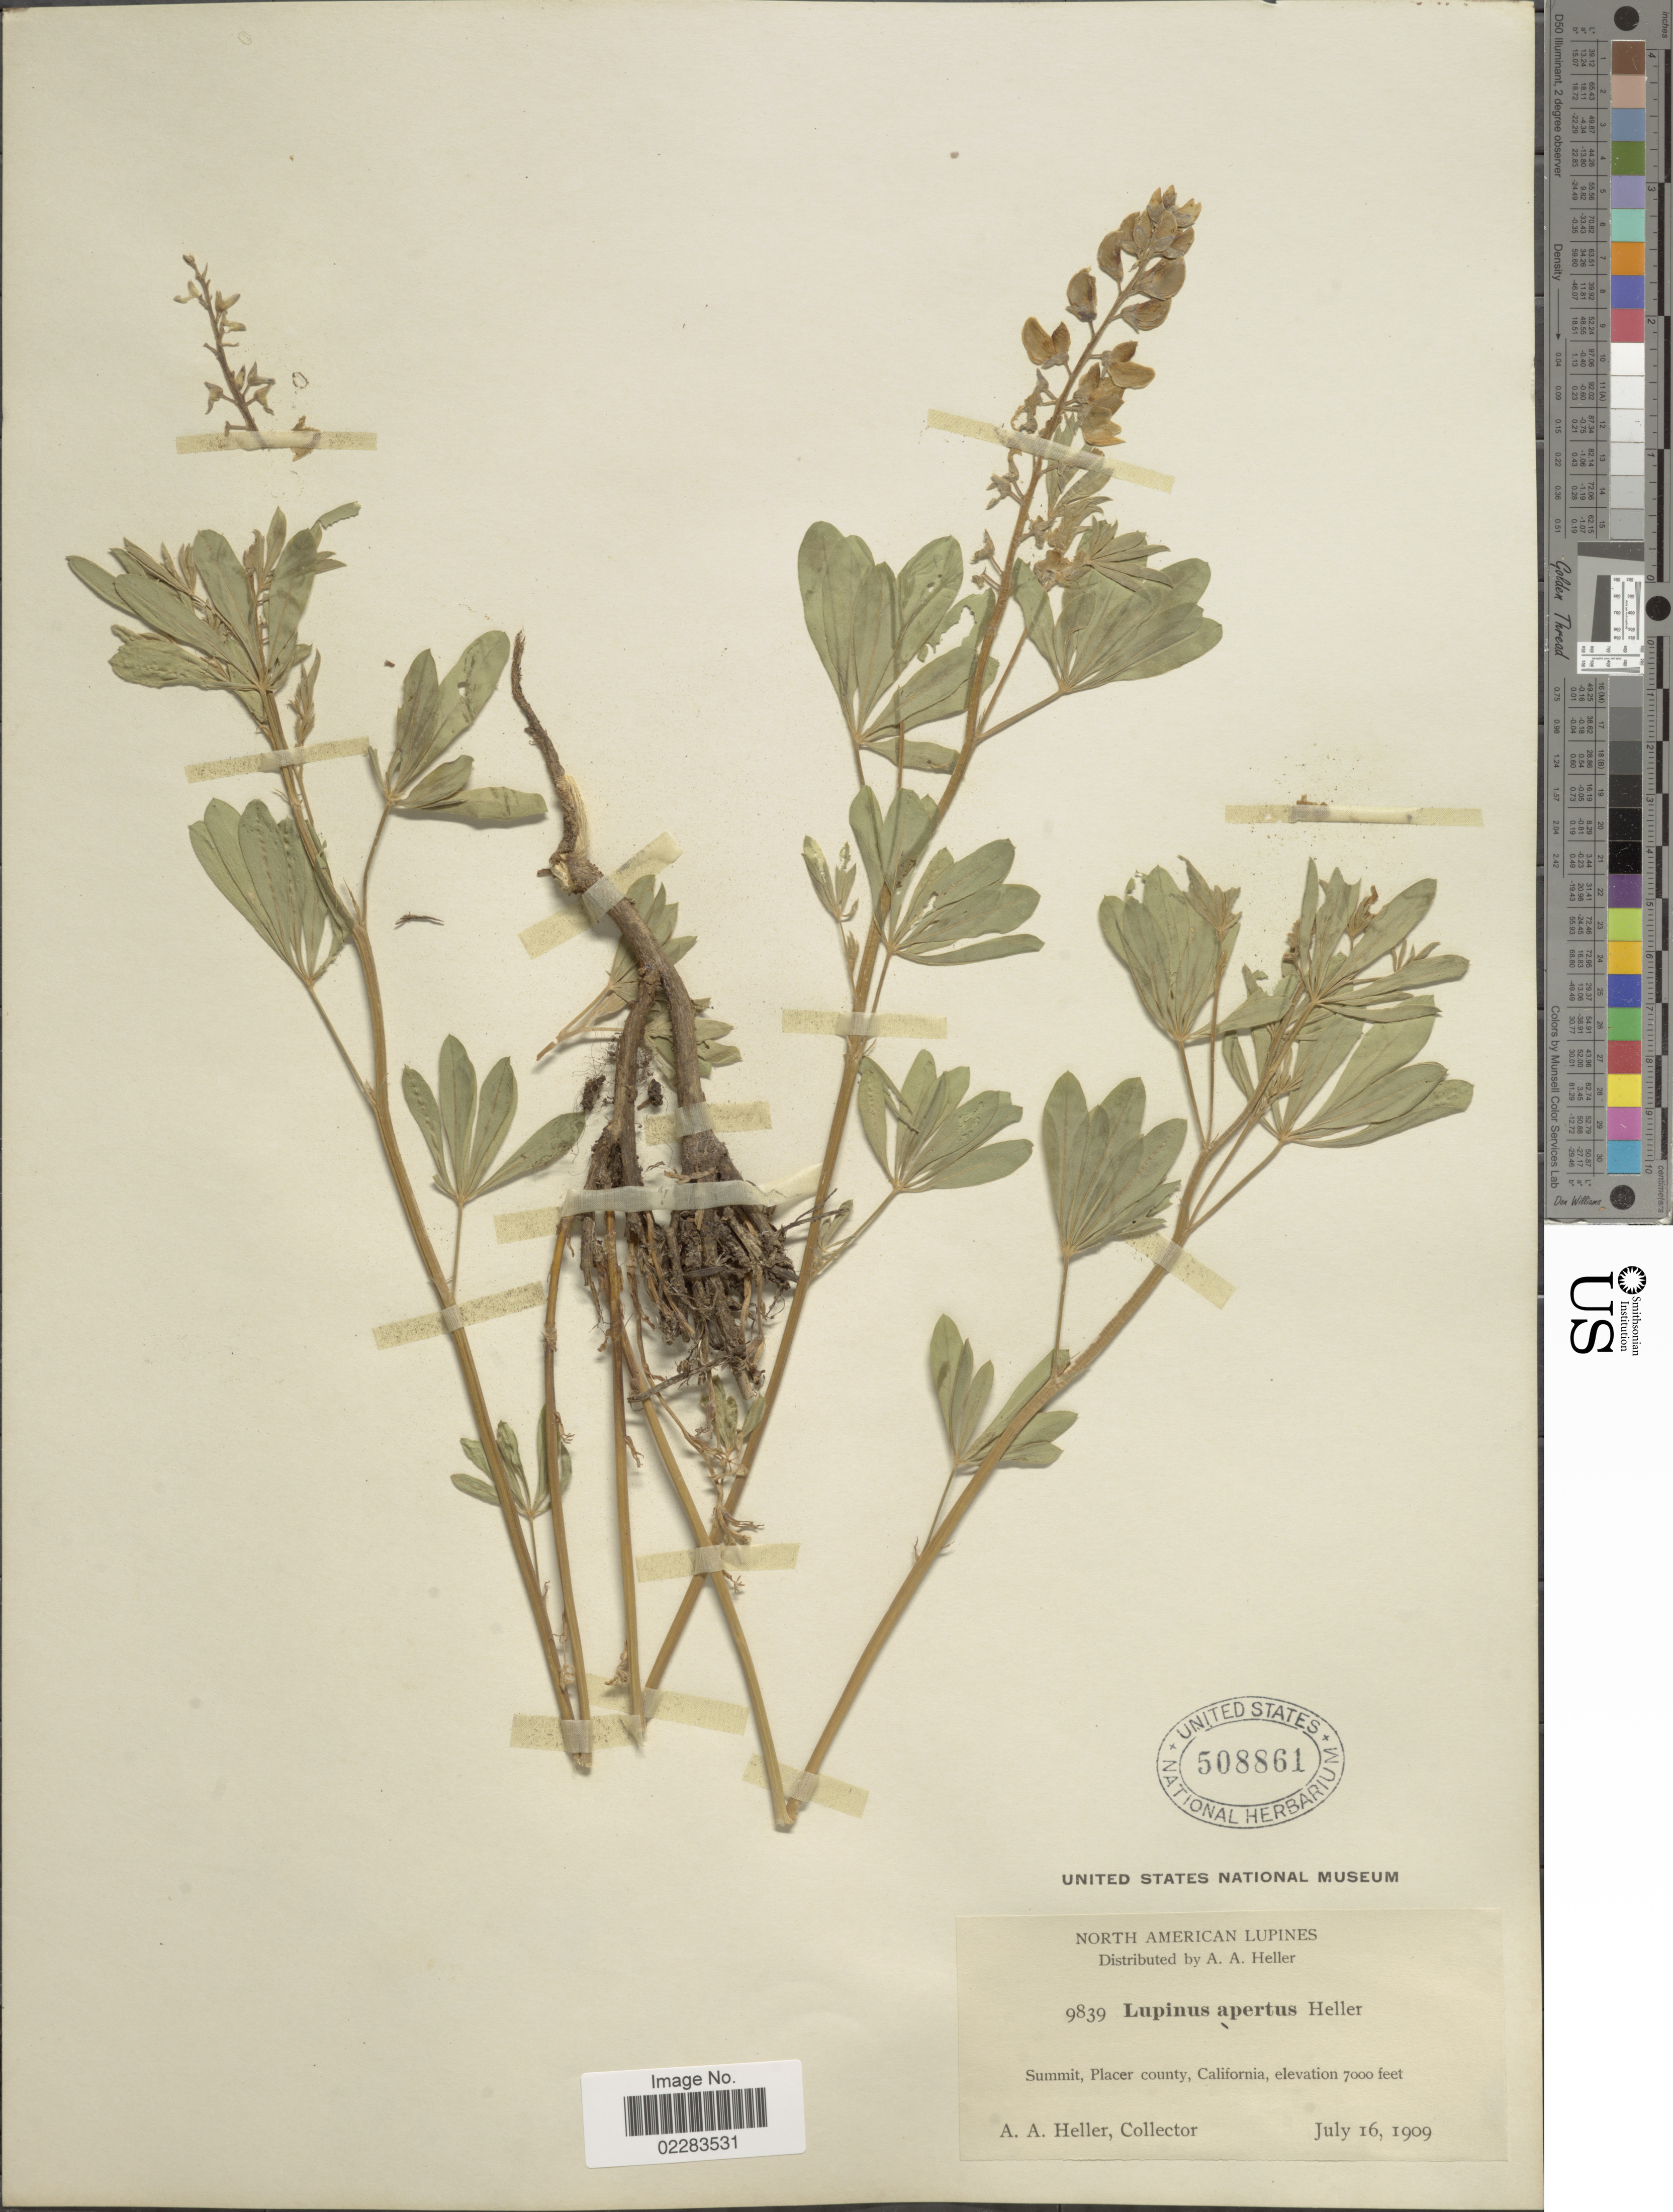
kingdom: Plantae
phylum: Tracheophyta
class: Magnoliopsida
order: Fabales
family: Fabaceae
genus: Lupinus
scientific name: Lupinus albicaulis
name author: Douglas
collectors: A. A. Heller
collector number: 9839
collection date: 1909-07-16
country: United States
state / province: California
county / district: Placer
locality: Summit, Placer County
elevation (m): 2134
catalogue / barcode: US 508861